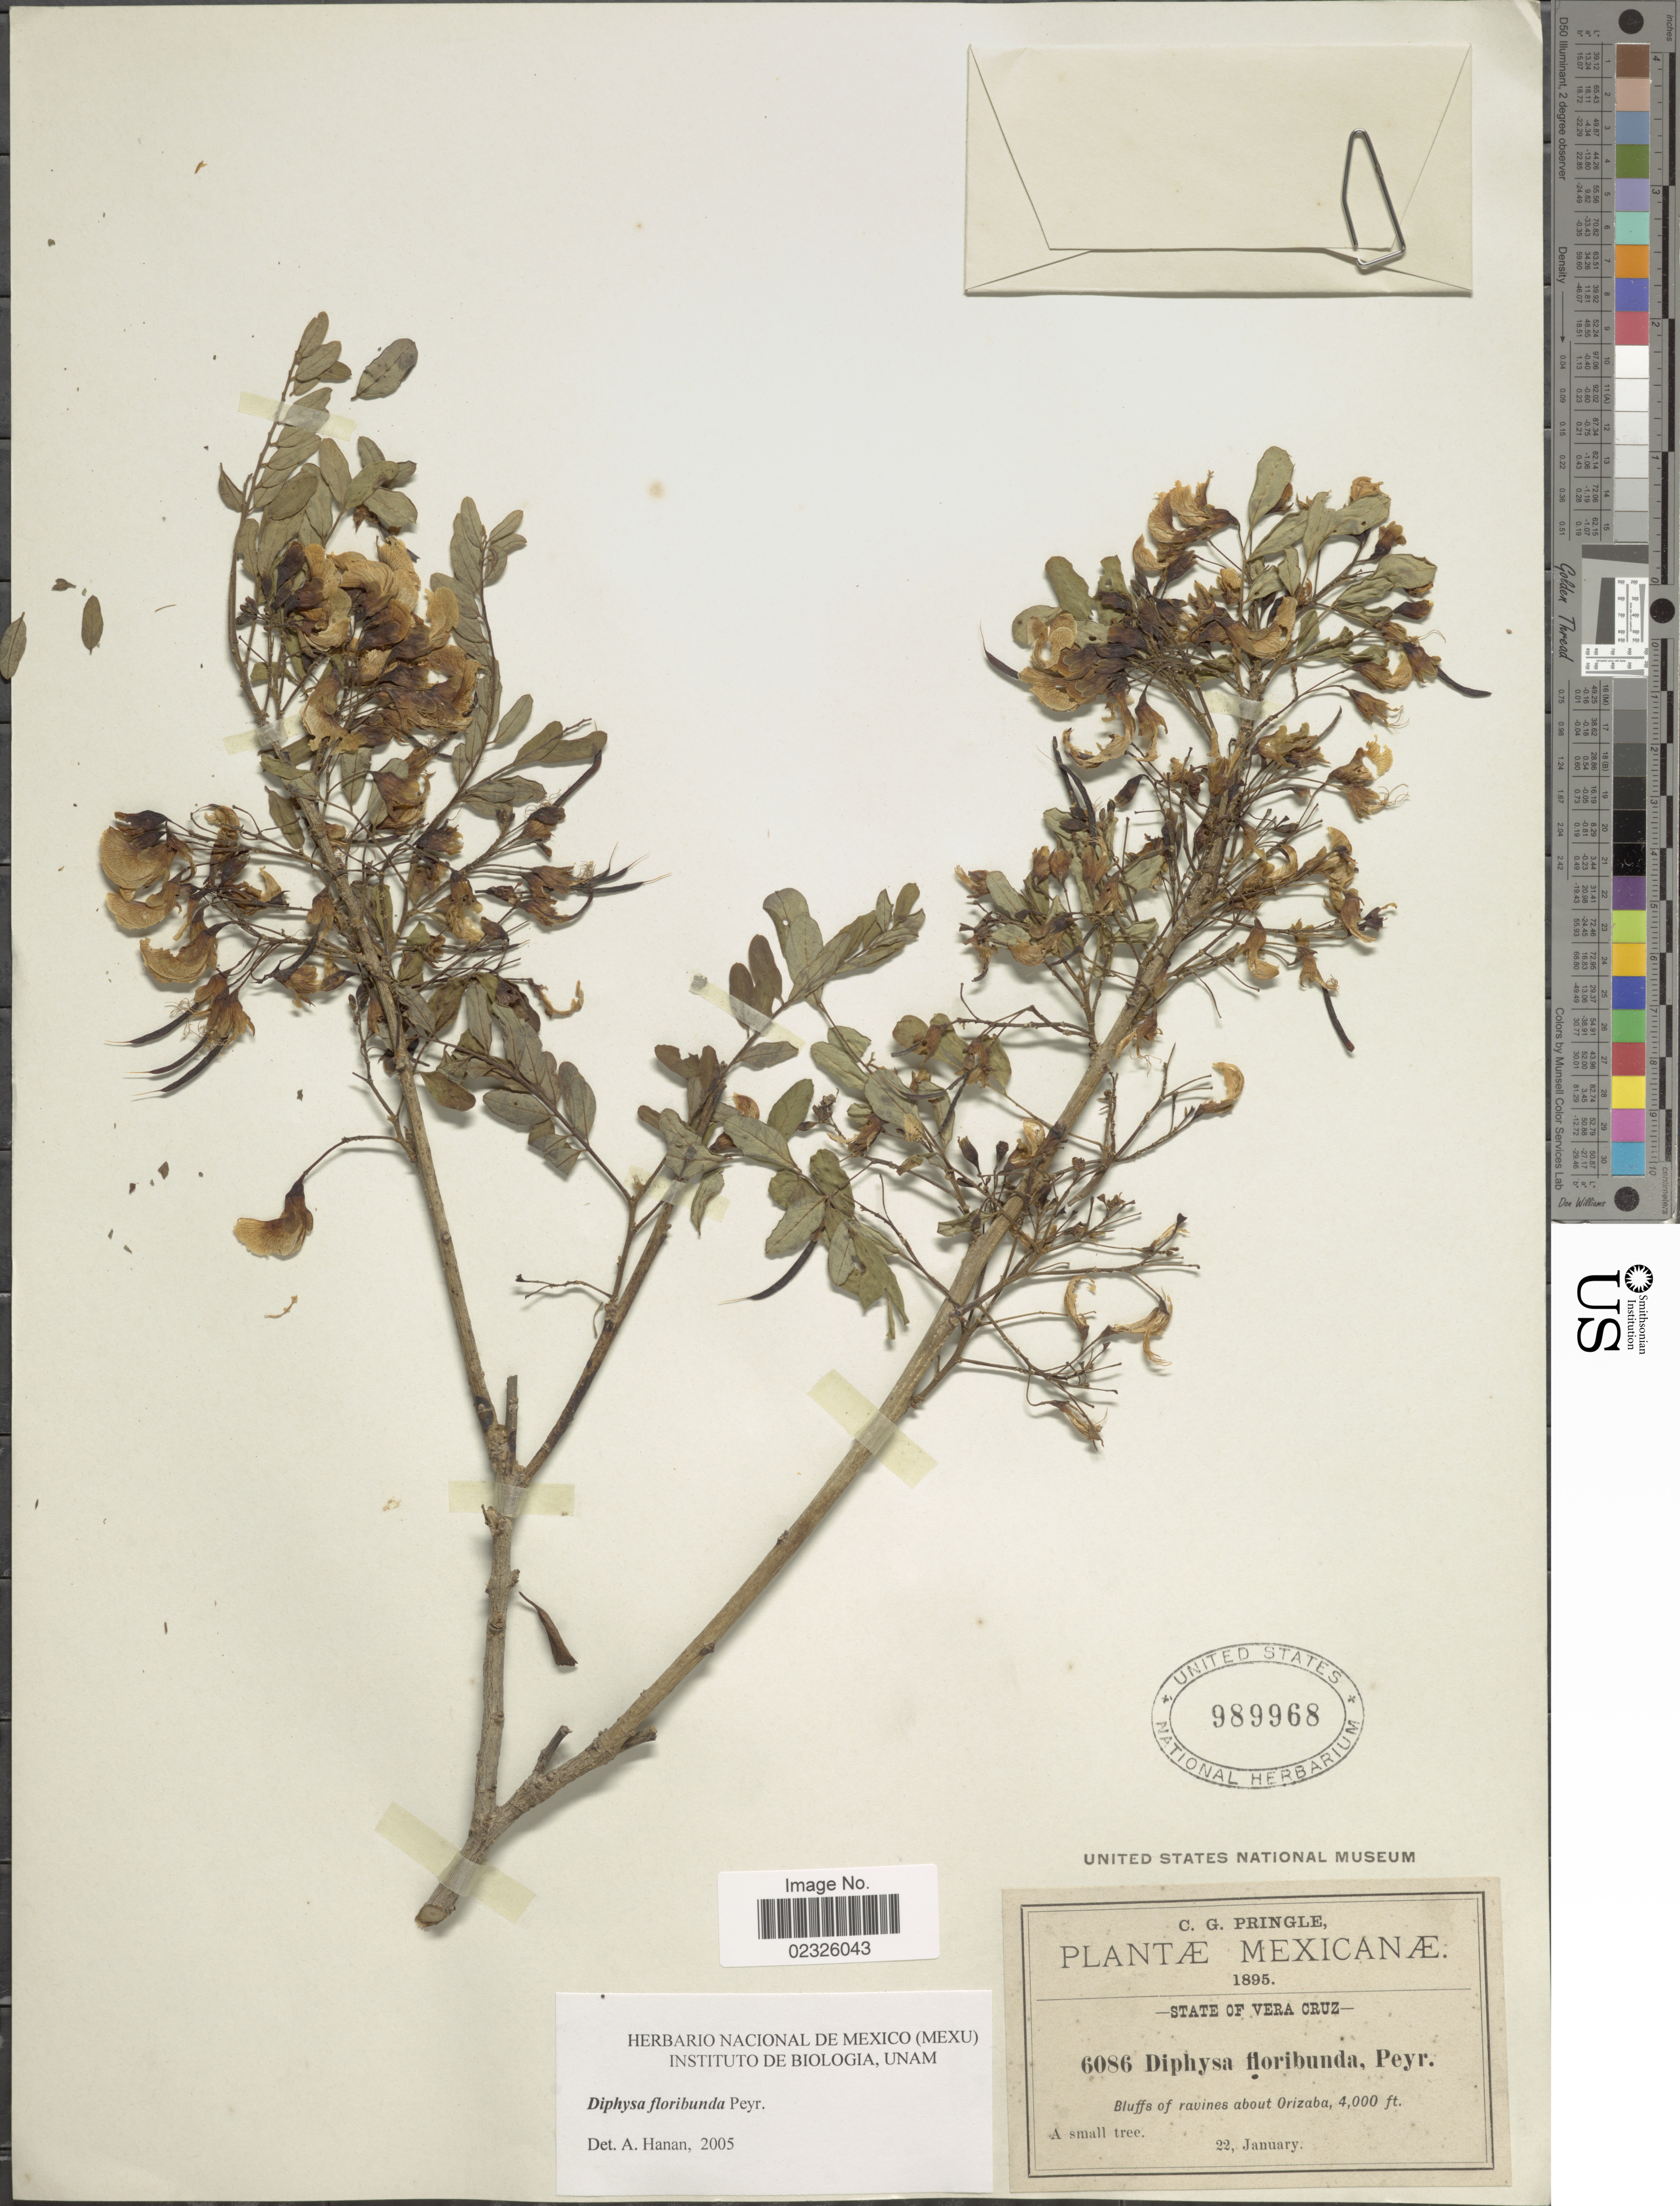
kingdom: Plantae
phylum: Tracheophyta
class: Magnoliopsida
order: Fabales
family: Fabaceae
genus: Diphysa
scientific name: Diphysa floribunda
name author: Peyr.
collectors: C. G. Pringle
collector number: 6086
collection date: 1895-01-22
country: Mexico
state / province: Veracruz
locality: Bluffs of ravines about Orizaba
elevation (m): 1219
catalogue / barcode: US 989968